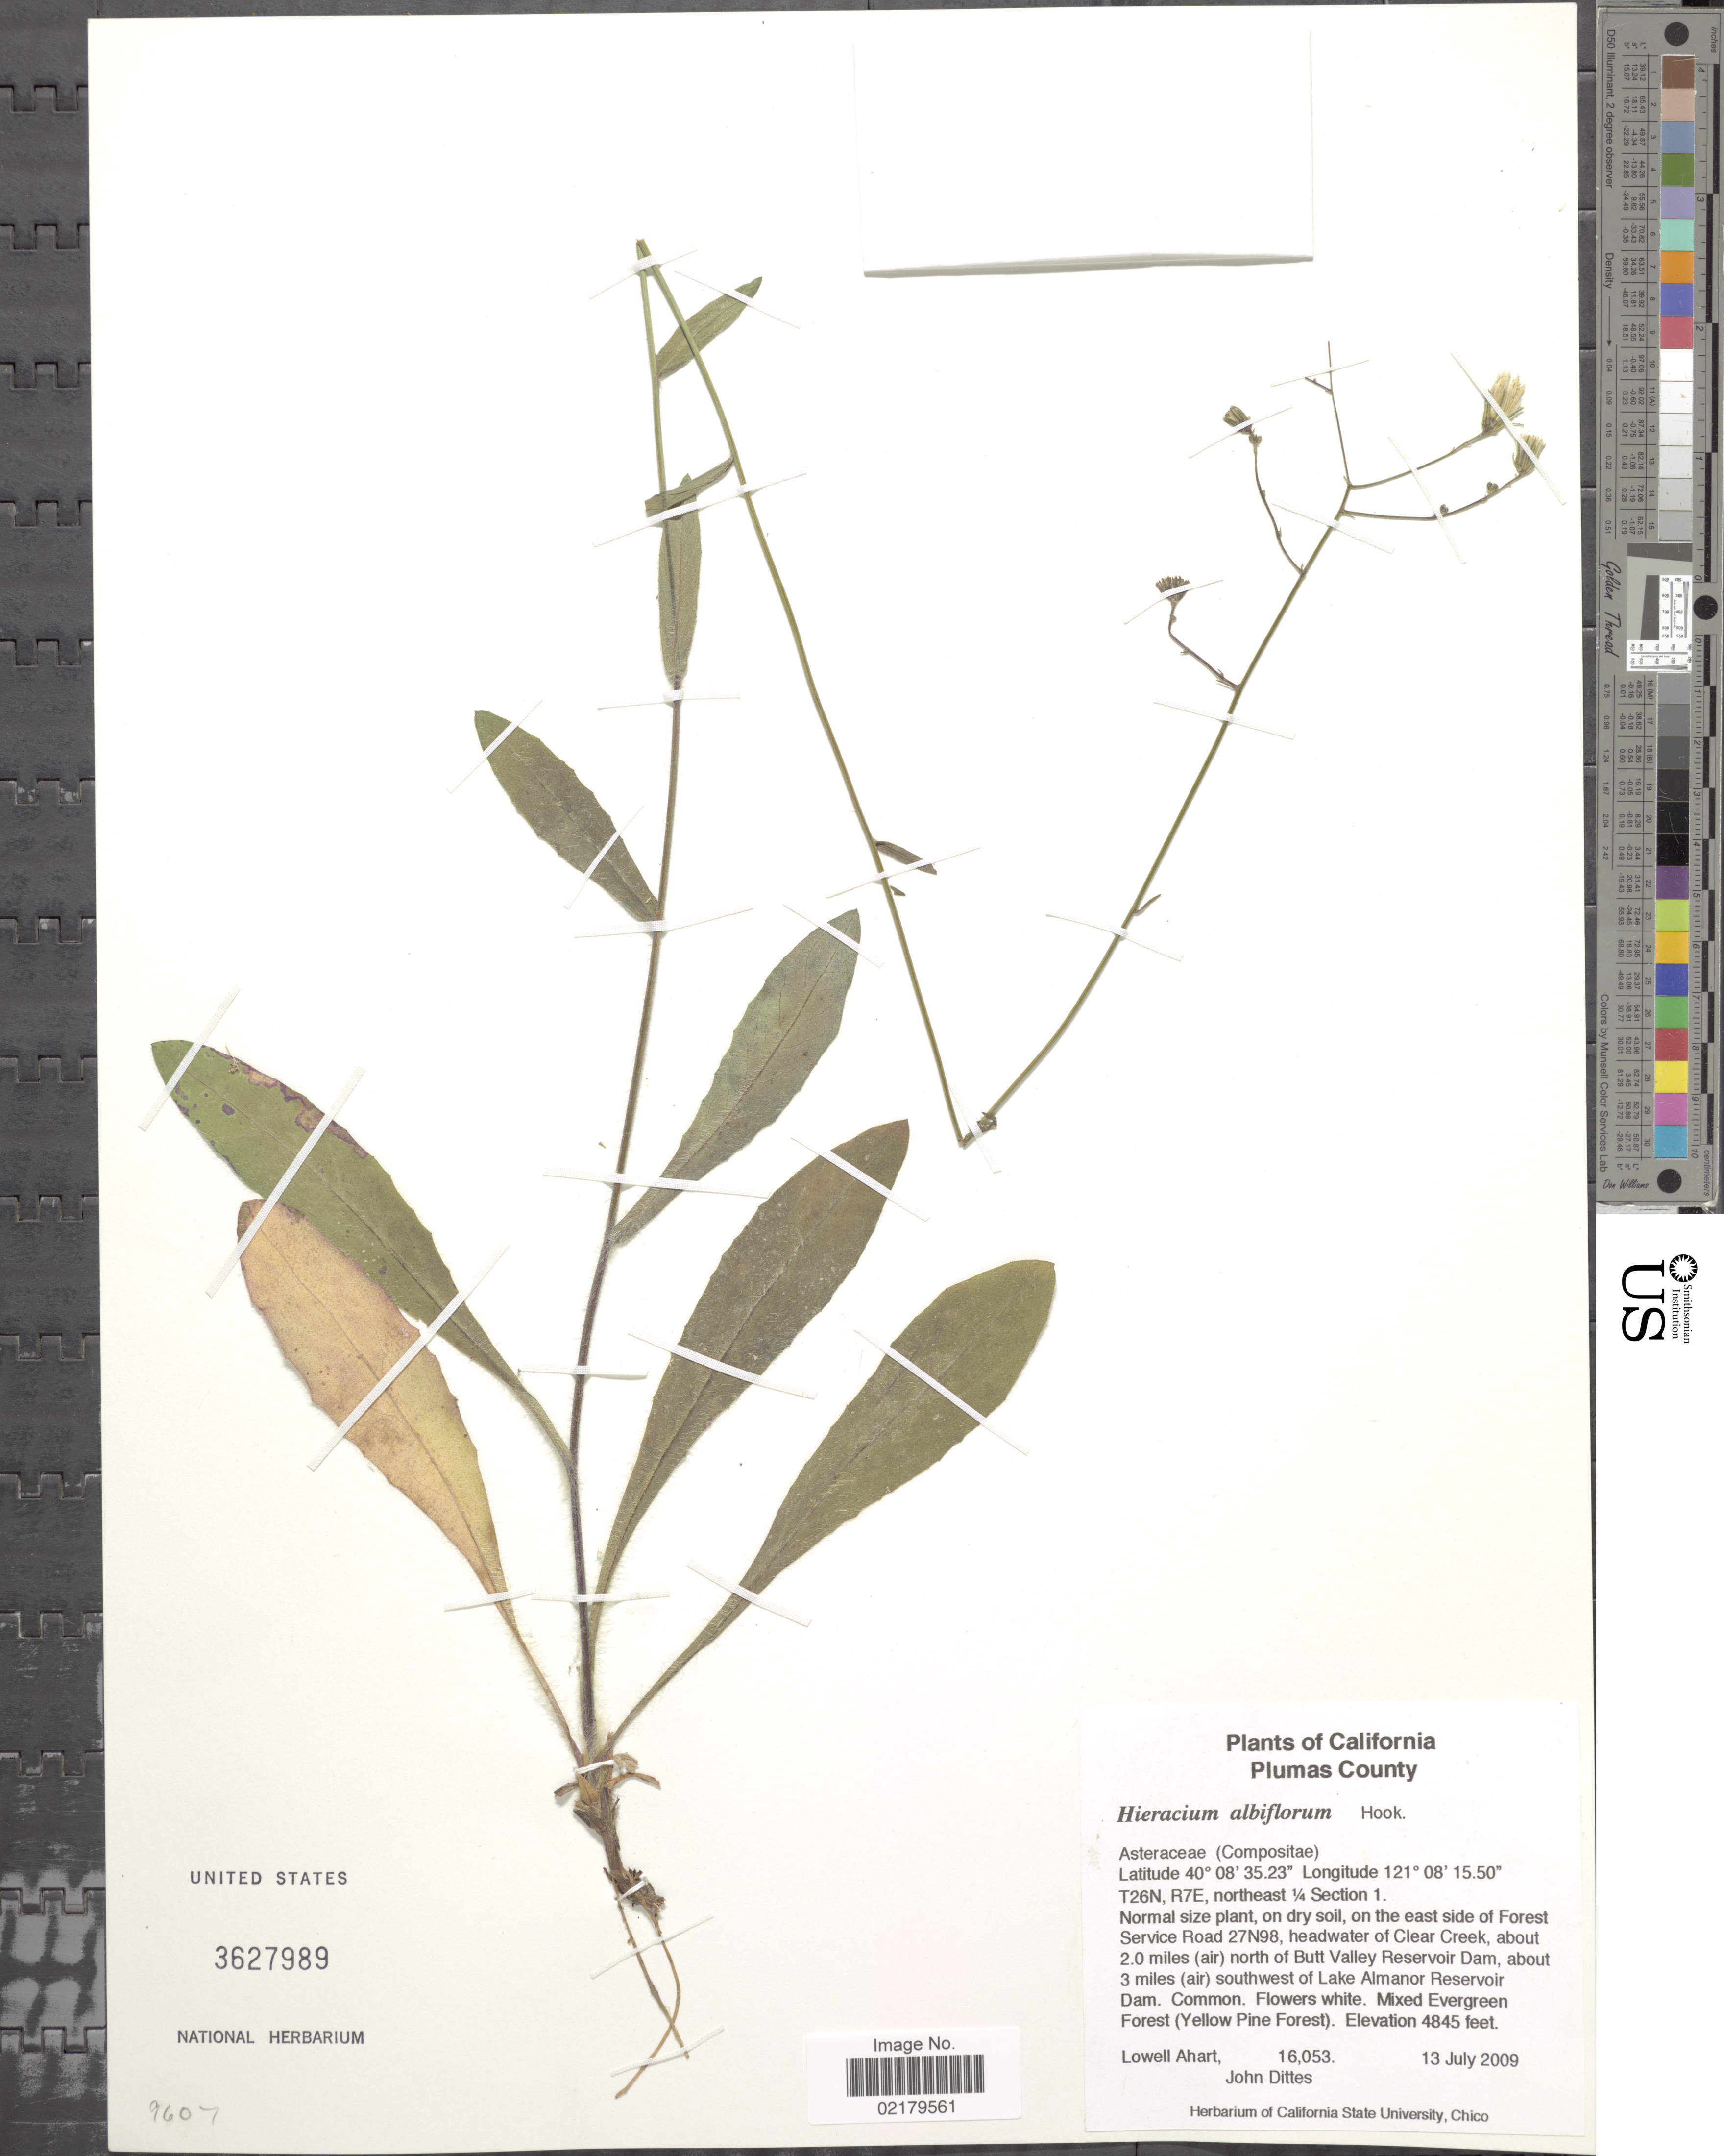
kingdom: Plantae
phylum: Tracheophyta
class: Magnoliopsida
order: Asterales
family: Asteraceae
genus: Hieracium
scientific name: Hieracium albiflorum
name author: Hook.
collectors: L. Ahart & J. Dittes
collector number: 16053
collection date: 2009-07-13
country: United States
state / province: California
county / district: Plumas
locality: Plumas County, T26N, R7E, northeast ¼ Section 1, on the east side of Forest Service Road 27N98, headwater of Clear Creek, about 2.0 miles (air) north of Butt Valley Reservoir Dam, about 3 miles (air) southwest of Lake Almanor Reservoir Dam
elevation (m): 1477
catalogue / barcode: US 3627989